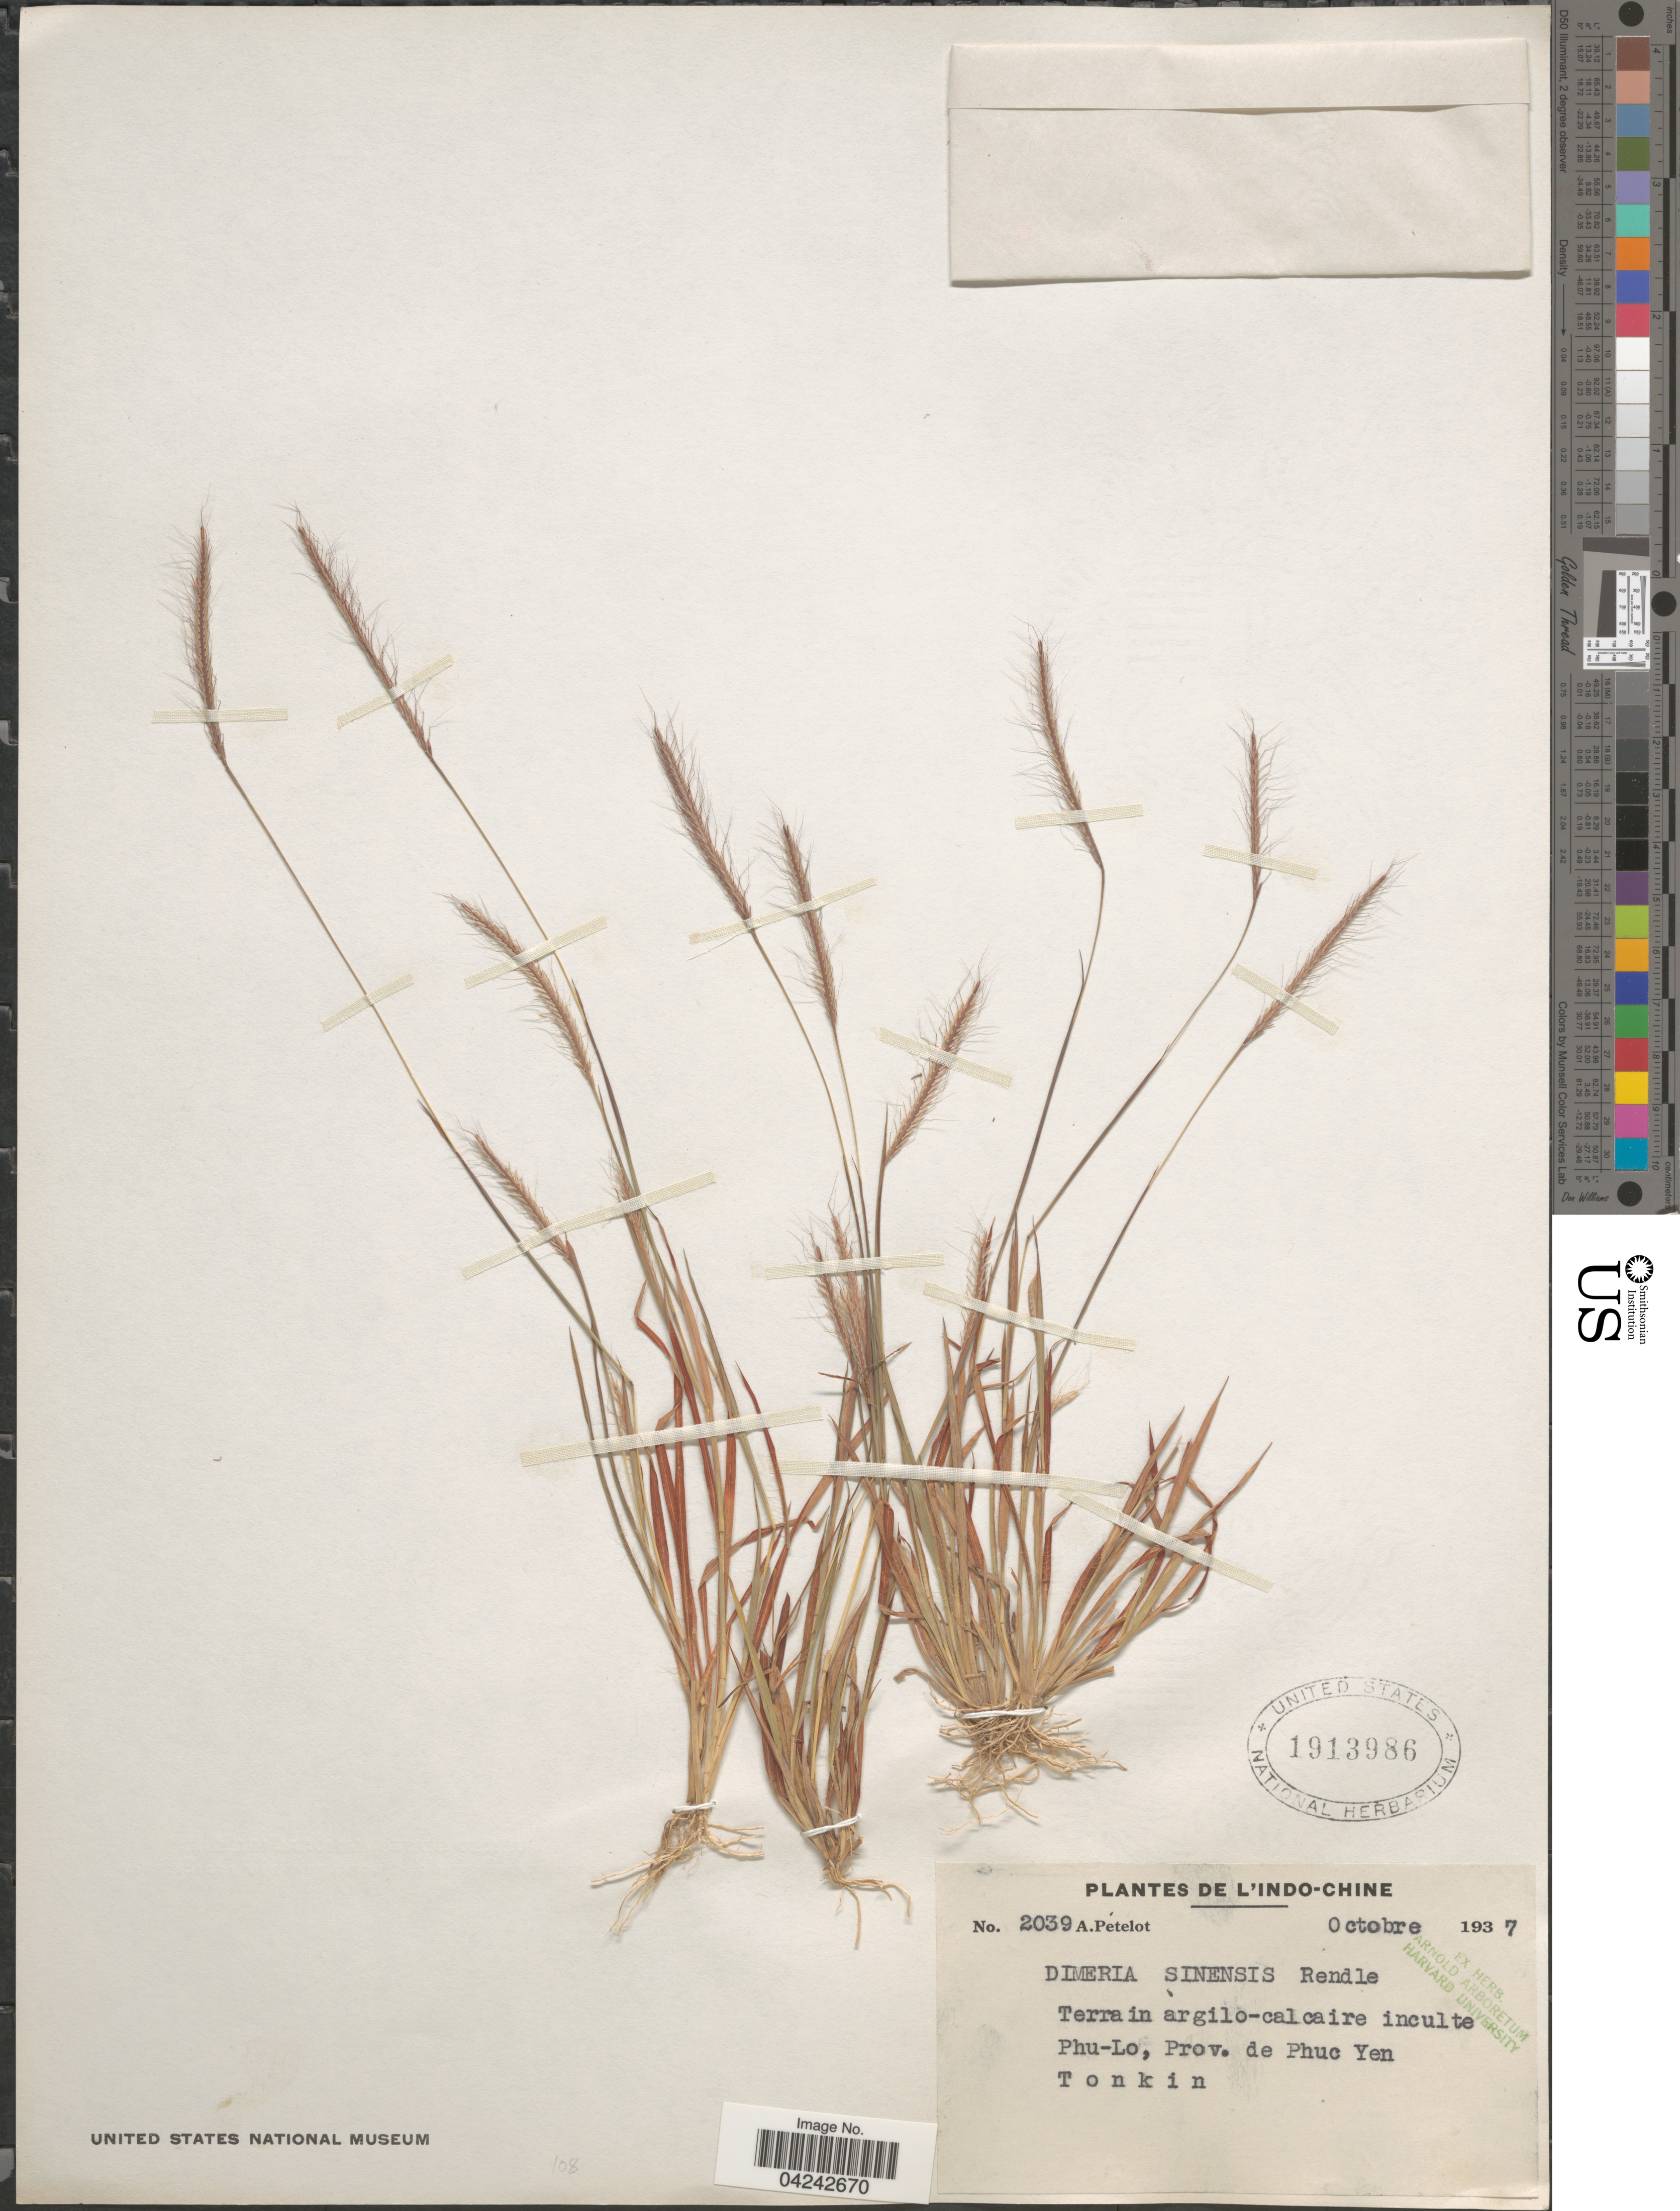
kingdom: Plantae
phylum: Tracheophyta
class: Liliopsida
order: Poales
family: Poaceae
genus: Dimeria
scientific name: Dimeria sinensis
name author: Rendle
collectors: A. Petelot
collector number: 2039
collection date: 1937-10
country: Vietnam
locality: L'Indo-Chine. Terrain argilo-calcaire inculte. Phu-Lo, Prov. de Phuc Yen. Tonkin.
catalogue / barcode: US 1913986